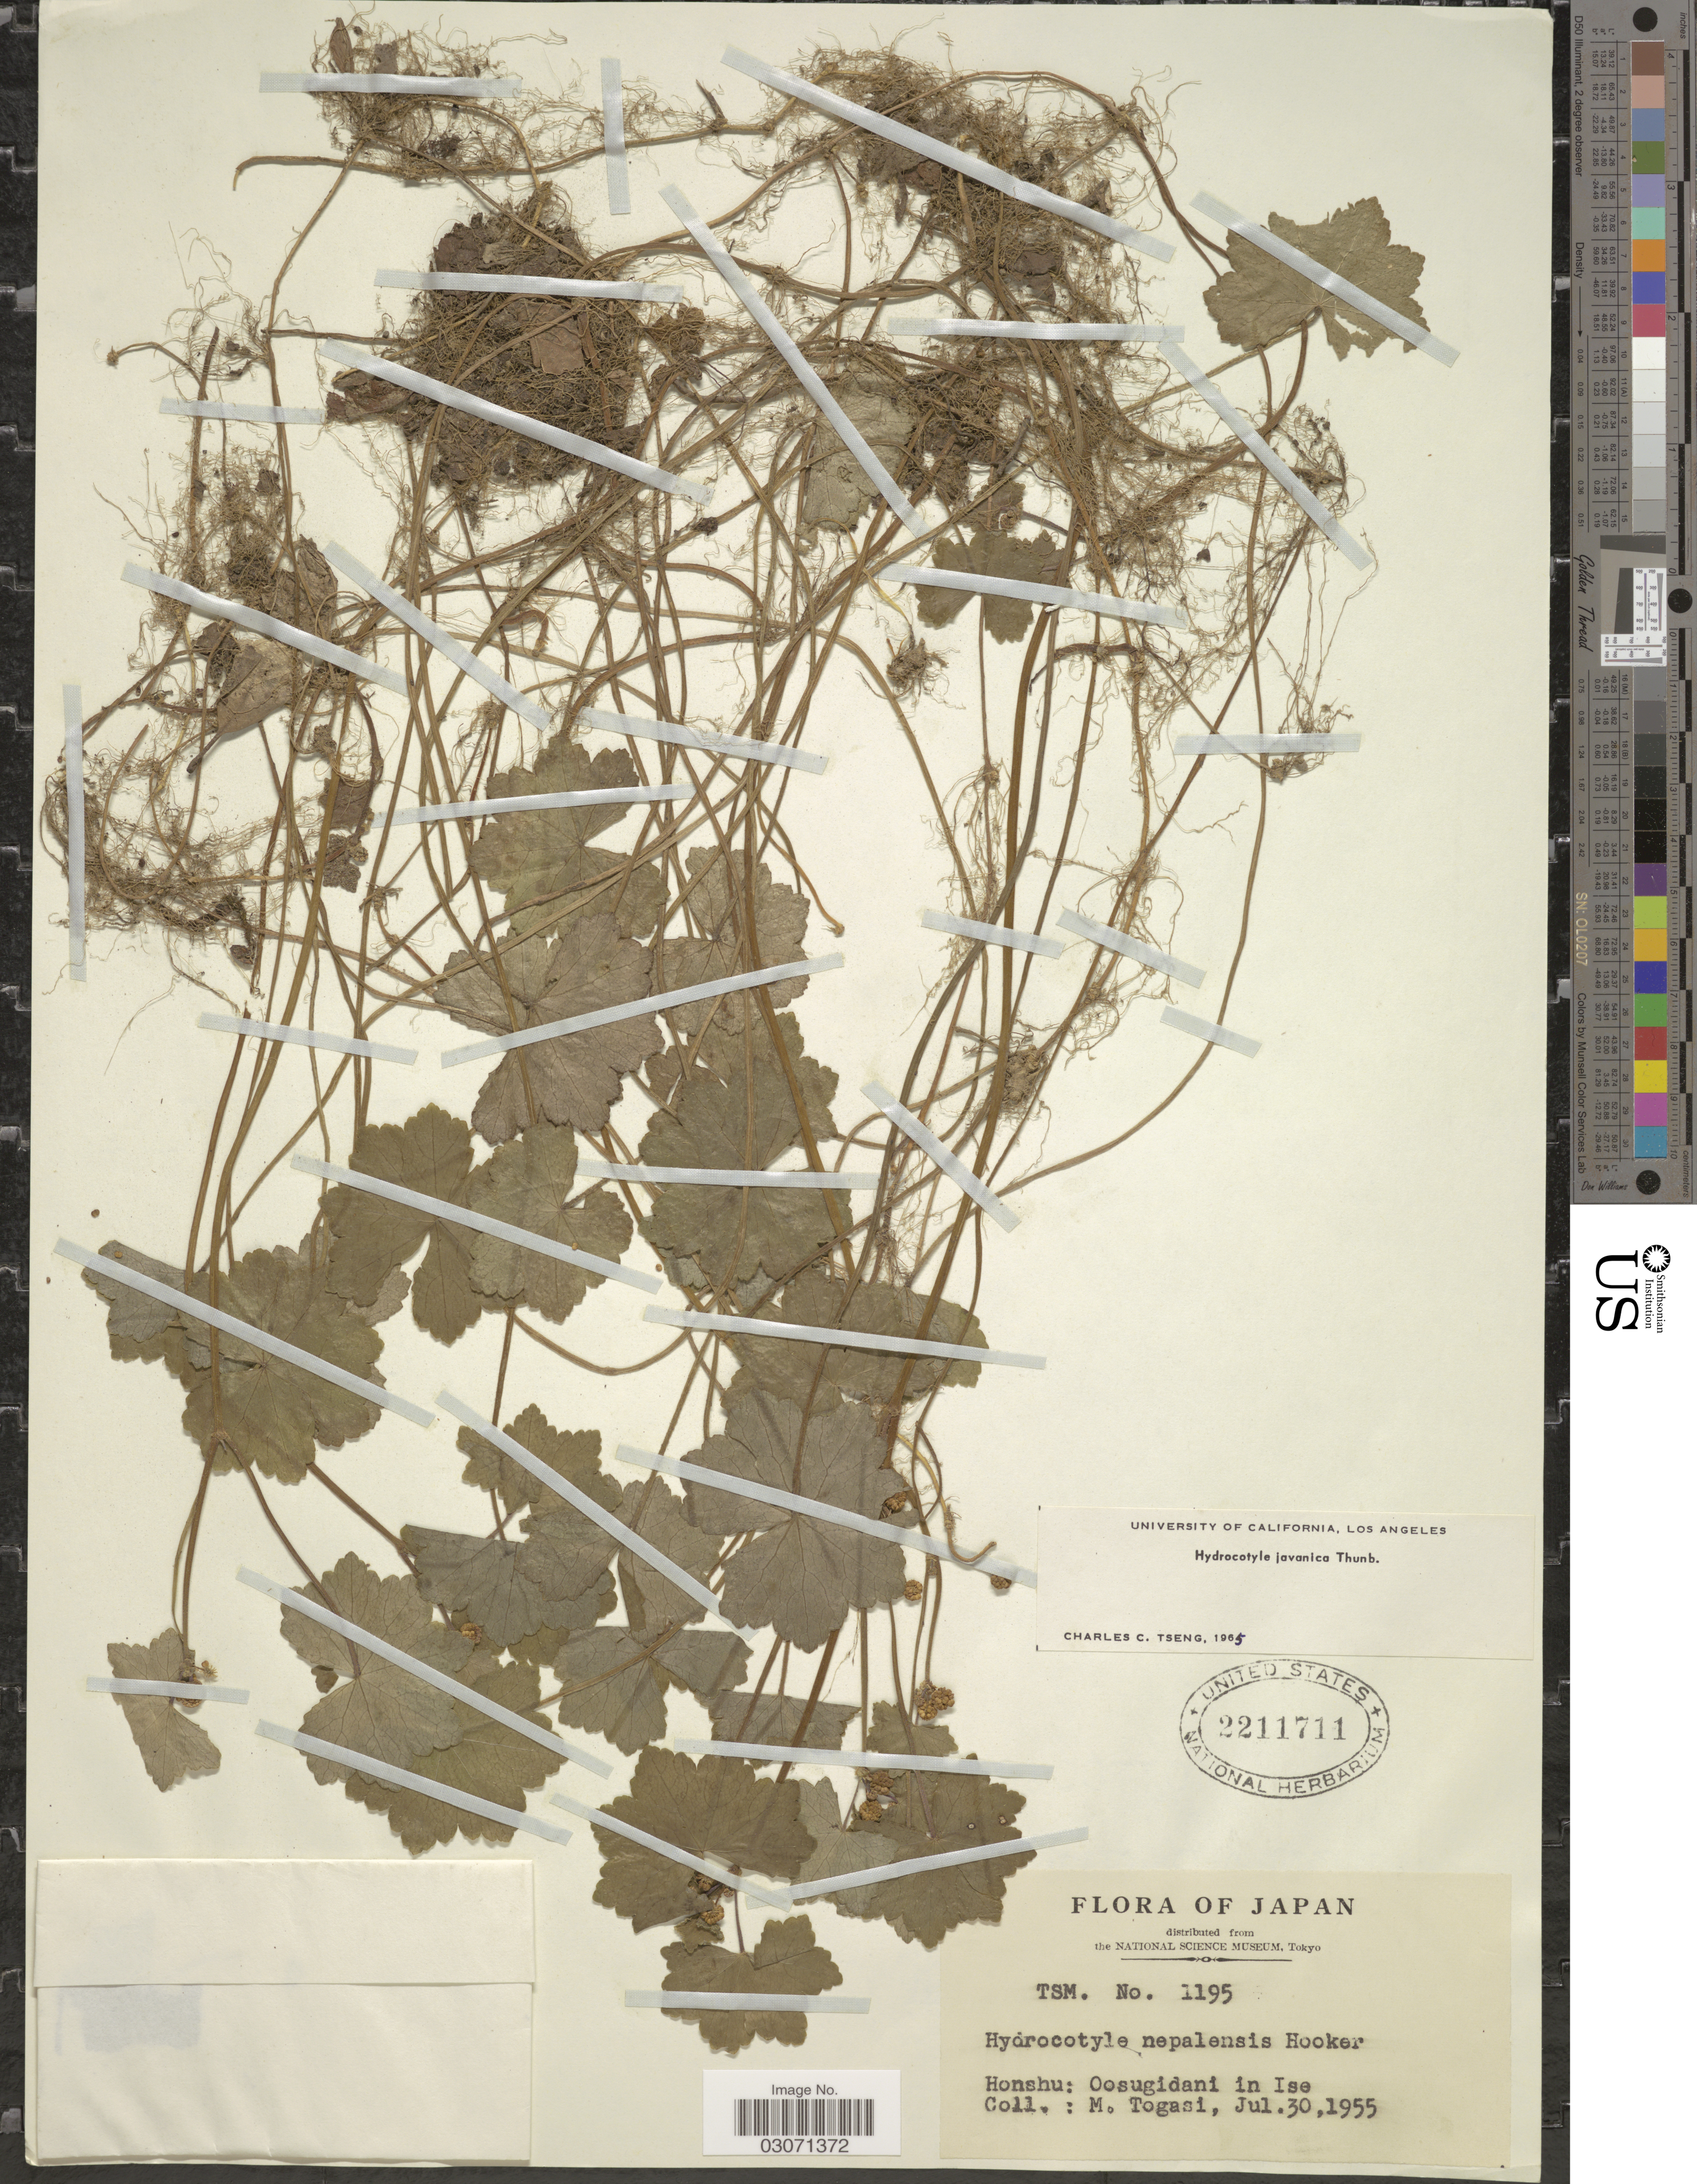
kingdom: Plantae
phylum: Tracheophyta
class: Magnoliopsida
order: Apiales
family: Araliaceae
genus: Hydrocotyle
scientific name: Hydrocotyle javanica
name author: Thunb.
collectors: M. Togasi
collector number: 1195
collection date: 1955-07-30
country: Japan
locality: Honshu: Oosugidani in Ise.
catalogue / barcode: US 2211711